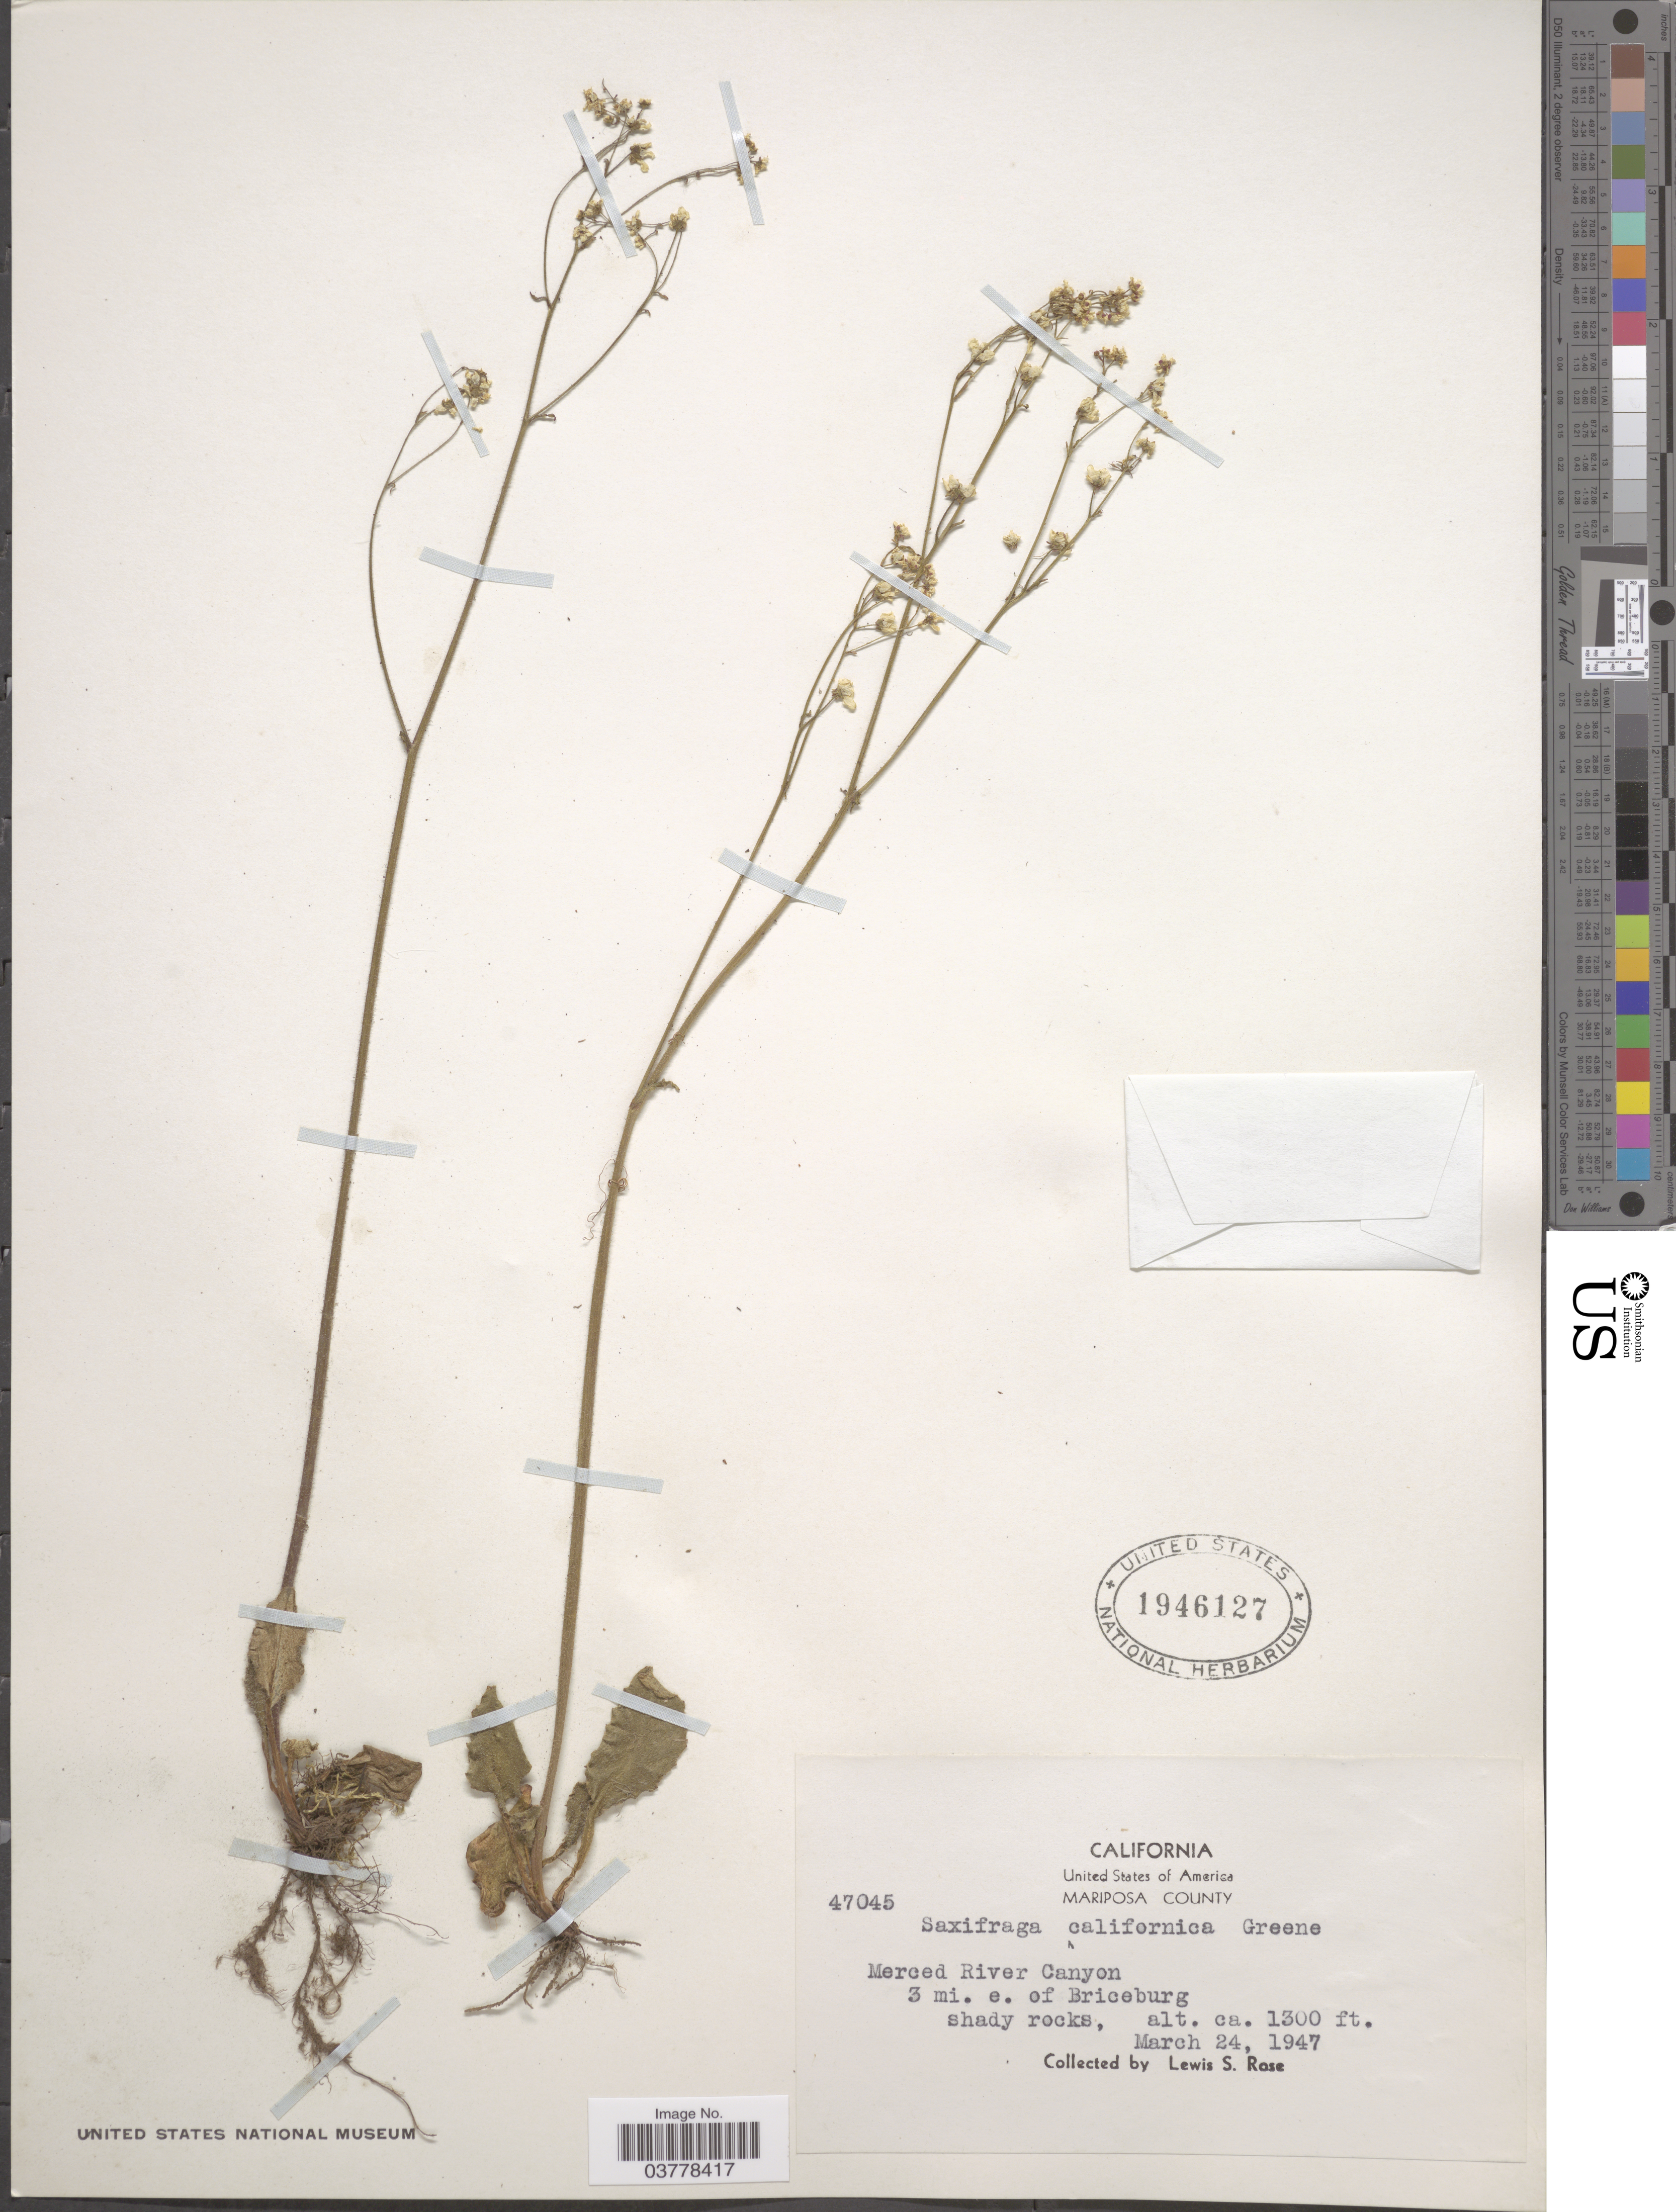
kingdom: Plantae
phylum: Tracheophyta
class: Magnoliopsida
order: Saxifragales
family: Saxifragaceae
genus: Micranthes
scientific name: Micranthes californica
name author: (Greene) Small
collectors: L. S. Rose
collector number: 47045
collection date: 1947-03-24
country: United States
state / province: California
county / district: Mariposa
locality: Mariposa County. Merced River Canyon. 3 mi. e. of Briceburg.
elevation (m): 396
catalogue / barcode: US 1946127